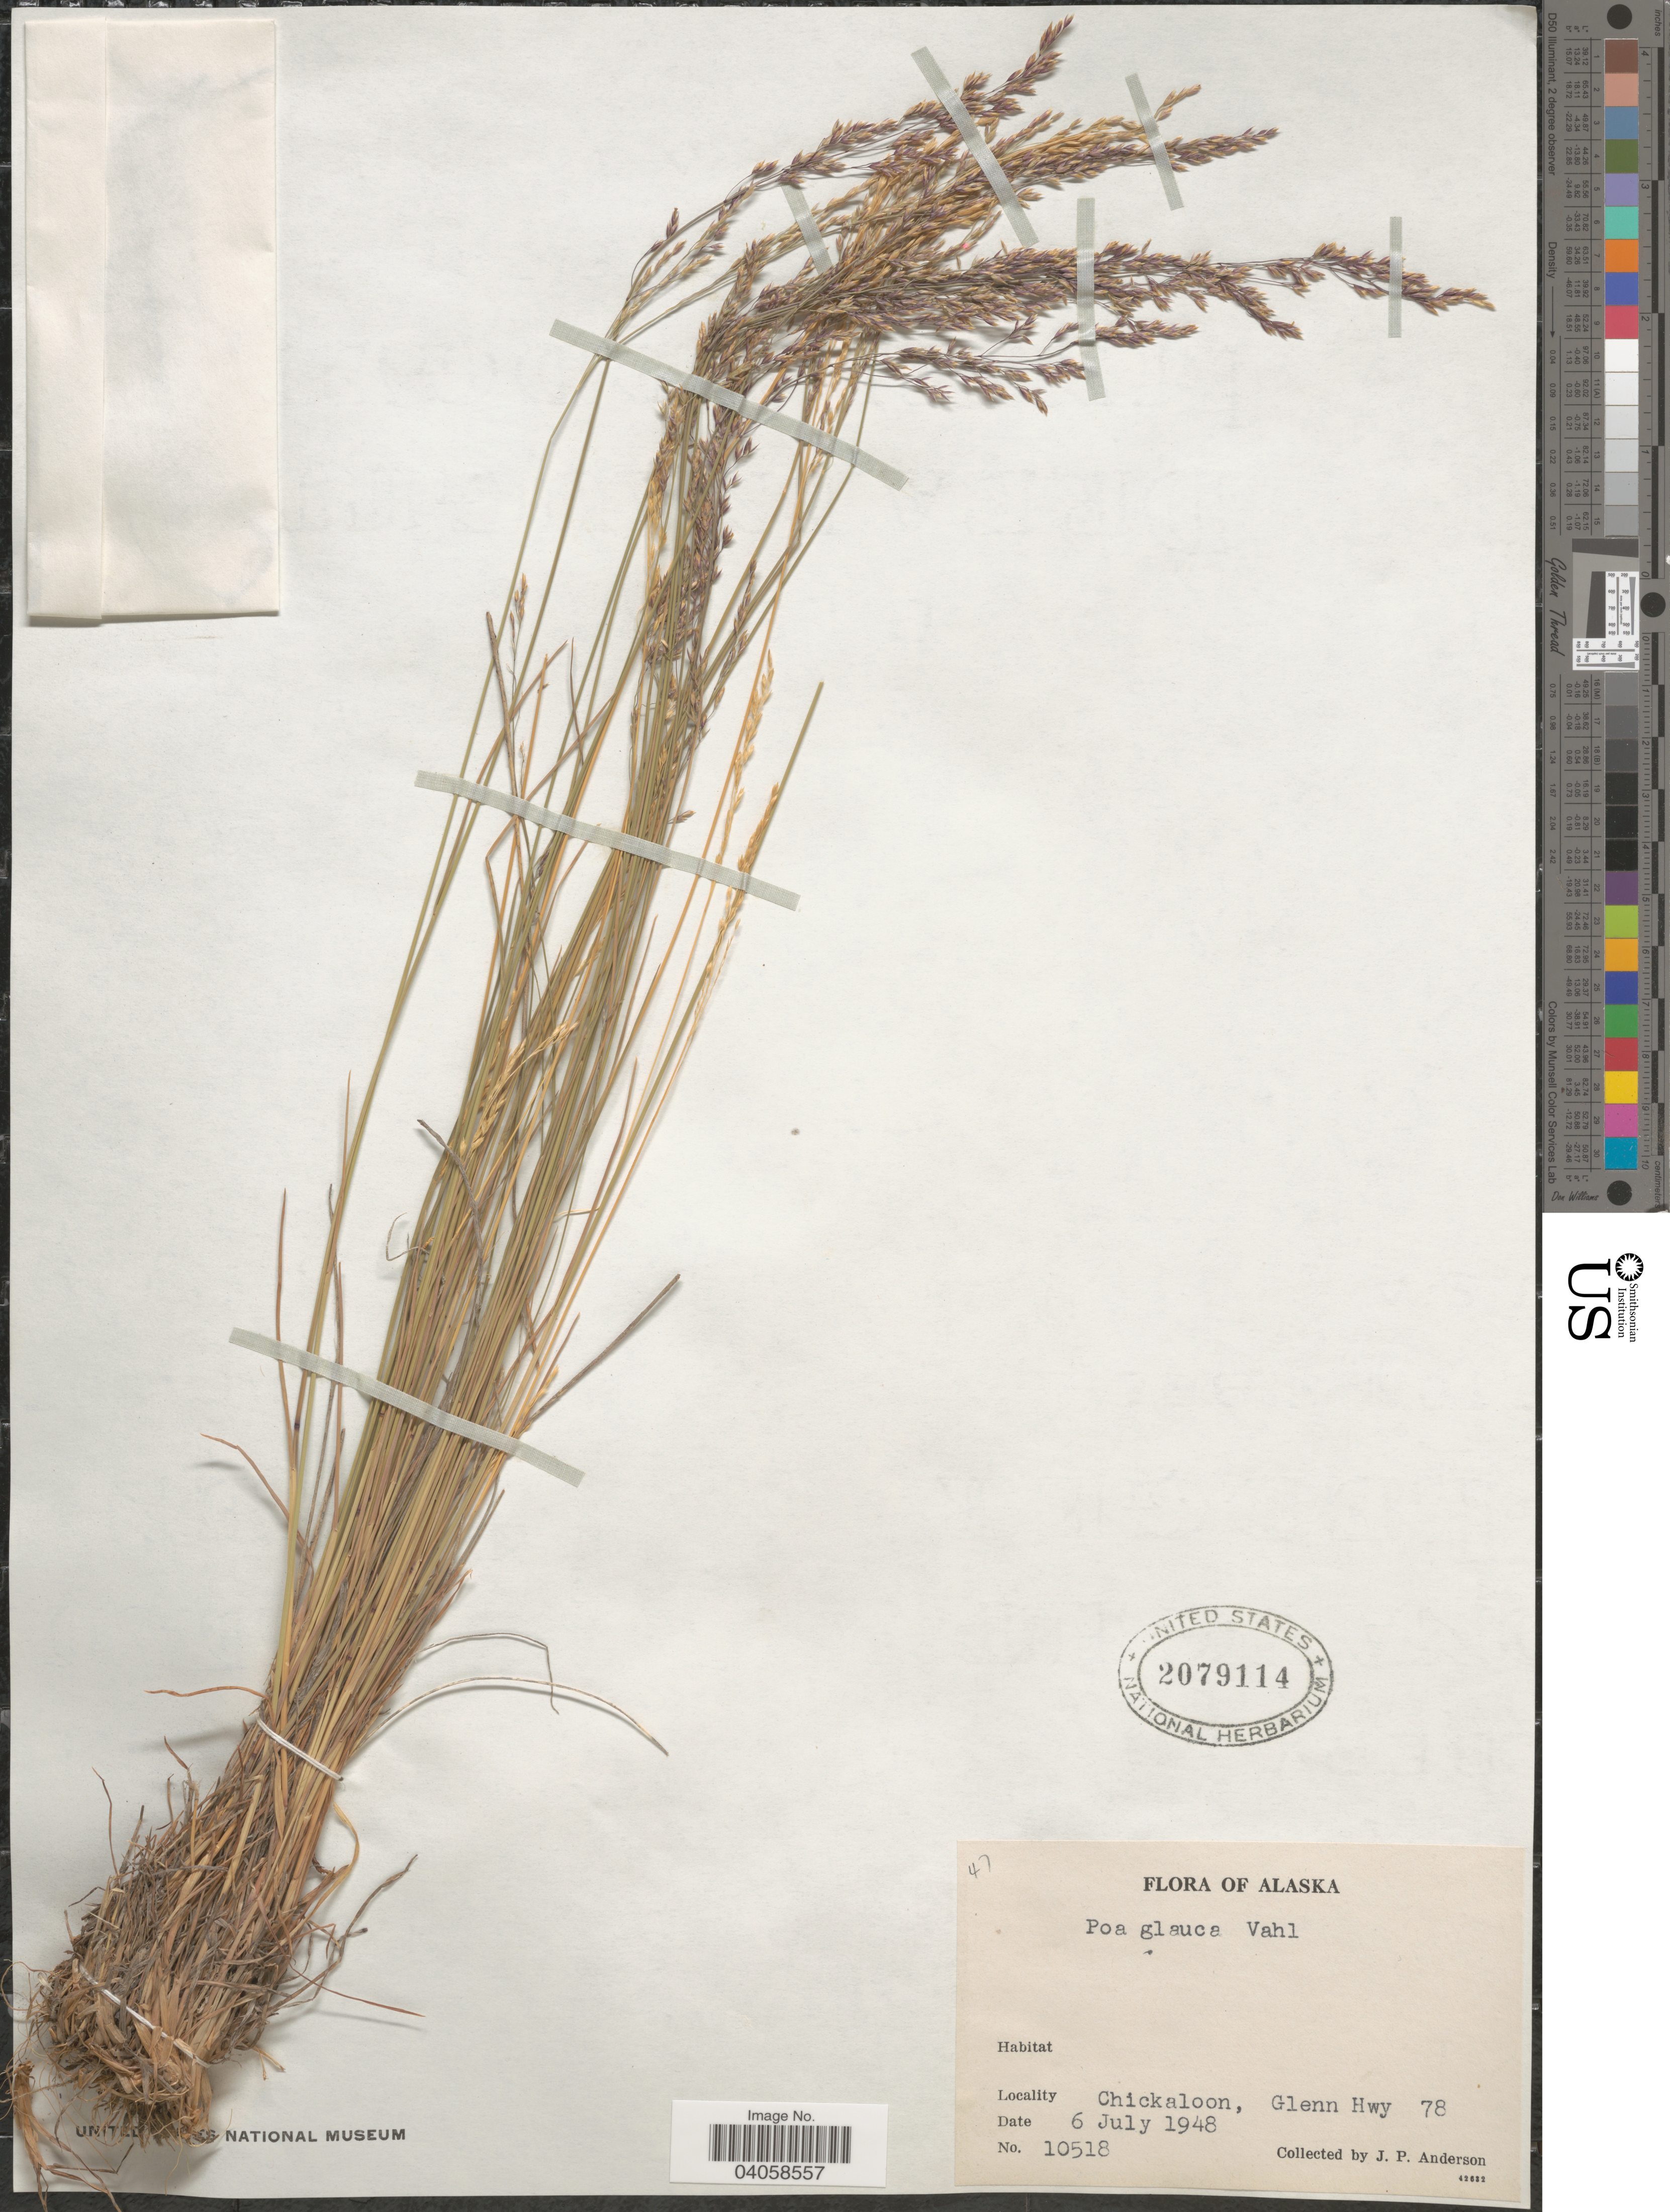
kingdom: Plantae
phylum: Tracheophyta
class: Liliopsida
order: Poales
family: Poaceae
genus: Poa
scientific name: Poa glauca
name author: Vahl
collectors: J. P. Anderson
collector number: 10518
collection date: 1948-07-06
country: United States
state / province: Alaska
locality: Chickaloon, Glenn Hwy 78.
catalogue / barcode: US 2079114